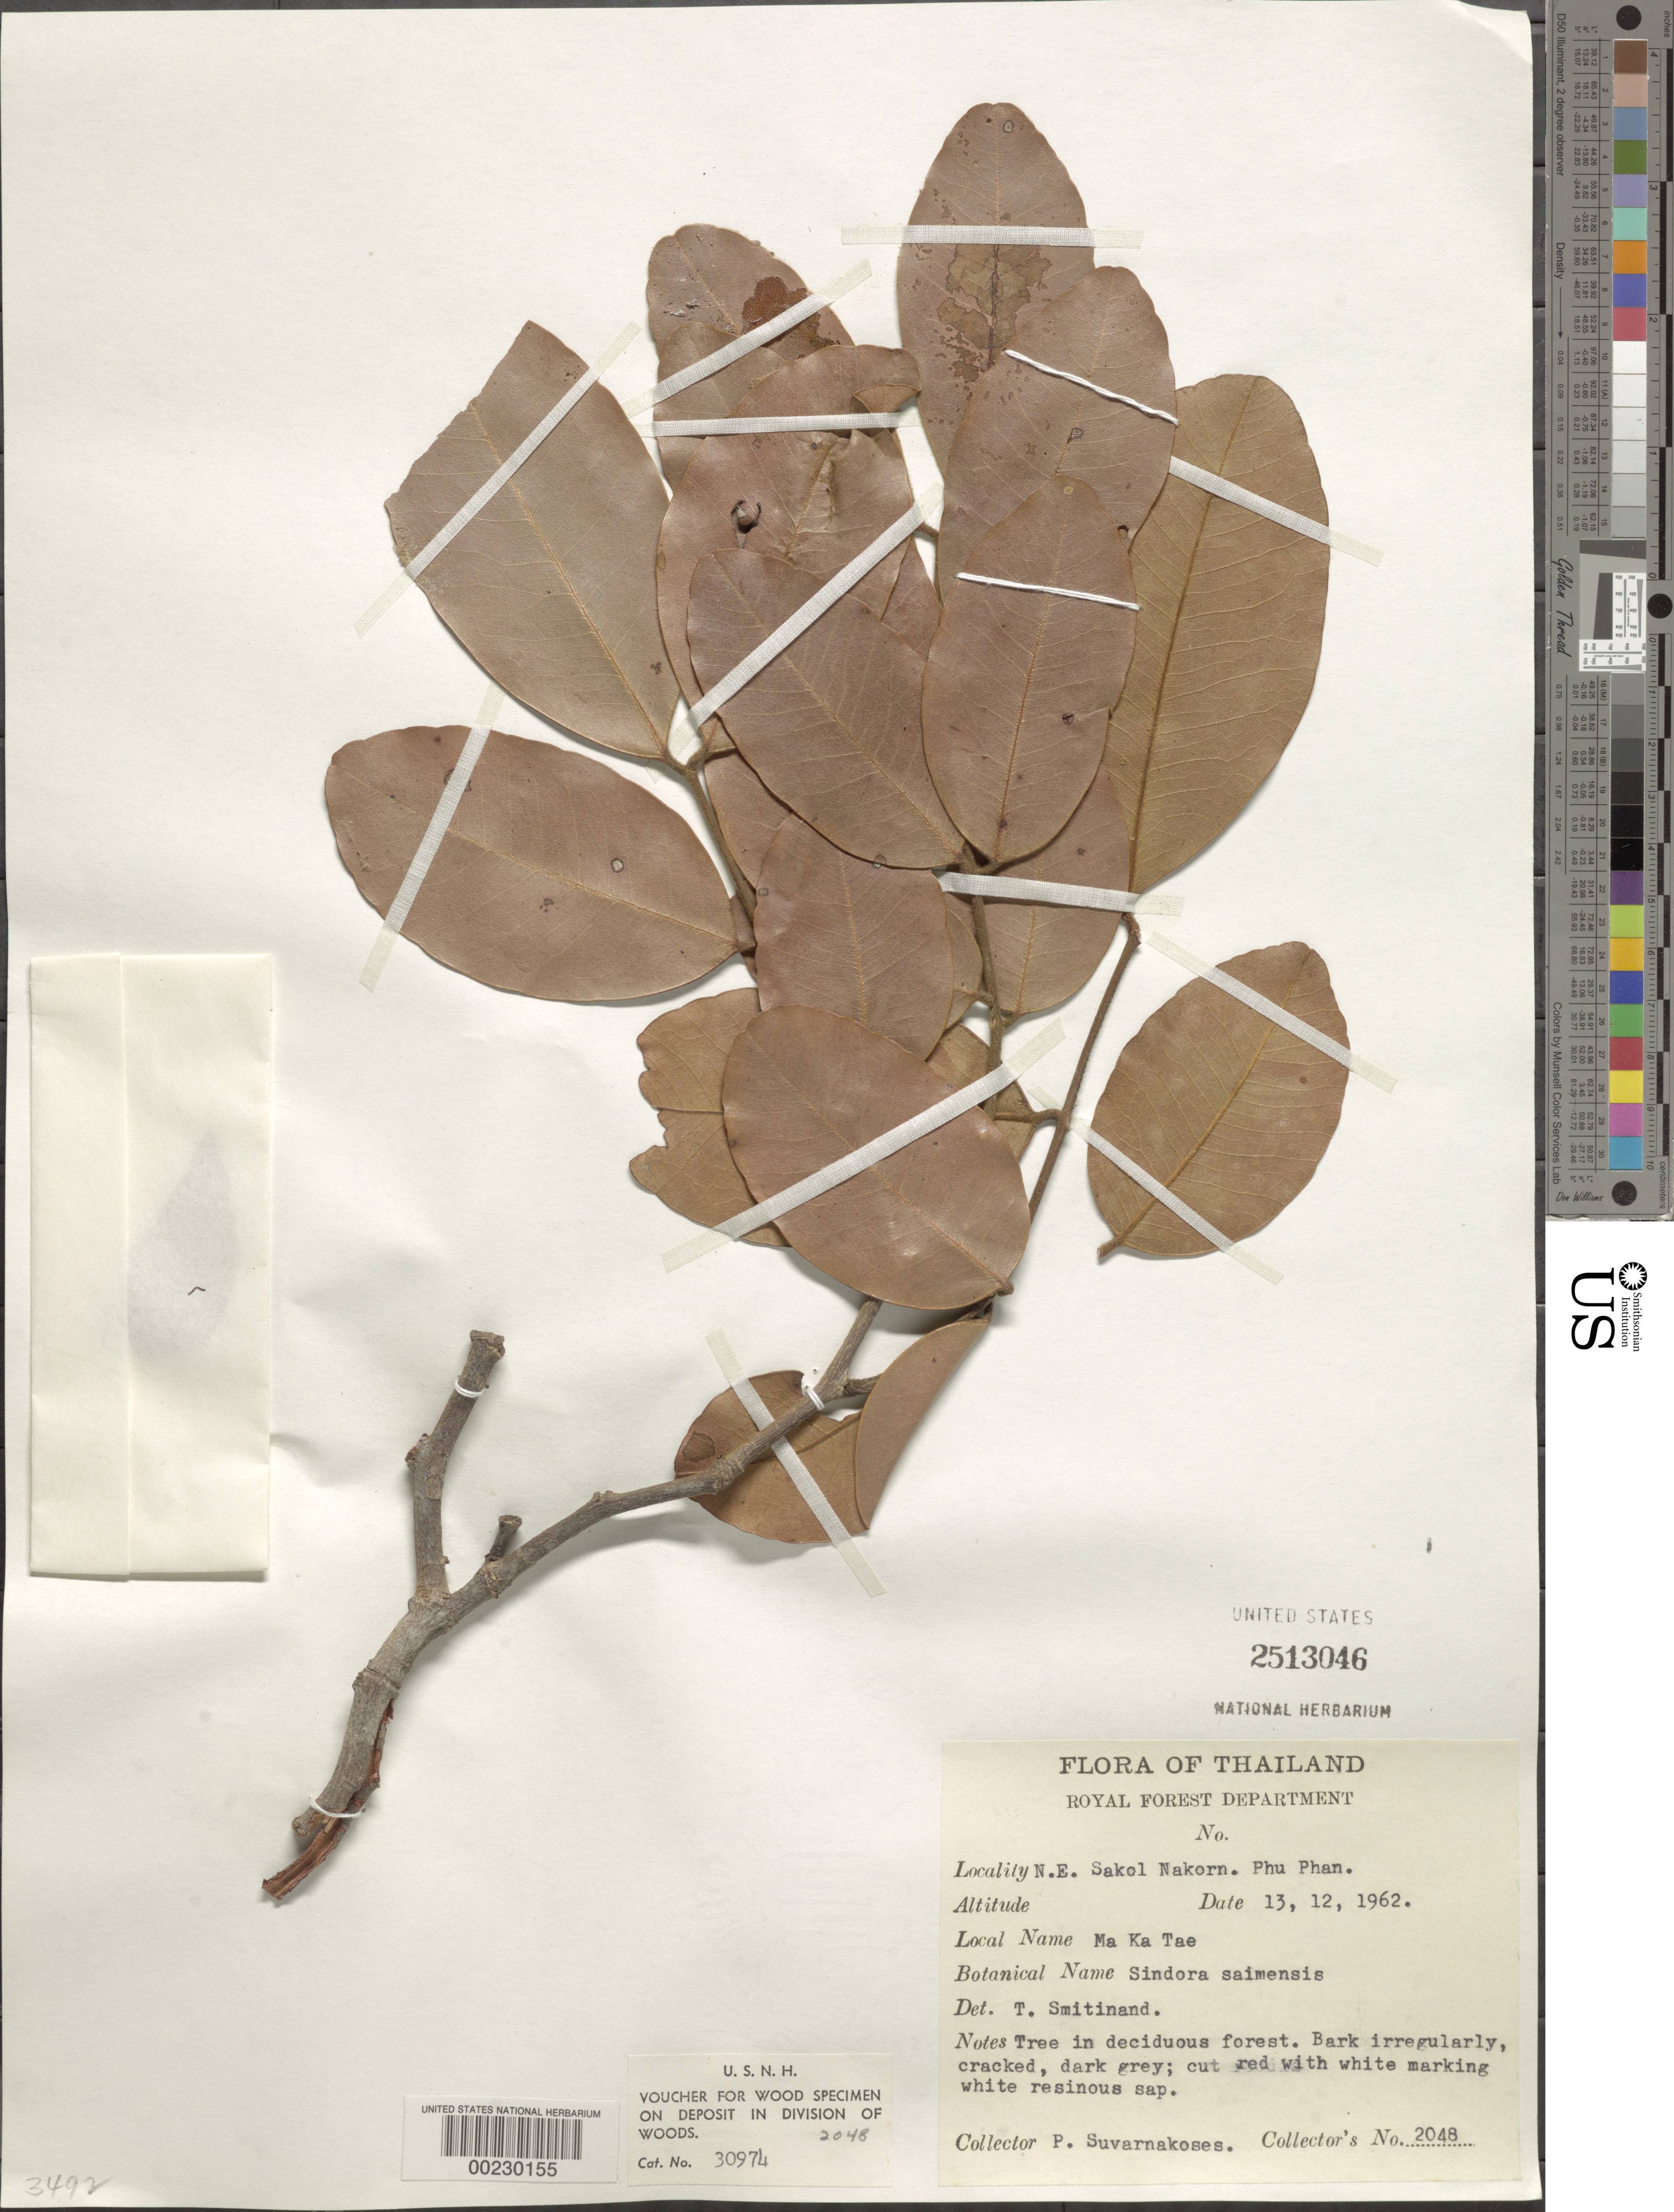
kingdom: Plantae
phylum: Tracheophyta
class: Magnoliopsida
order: Fabales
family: Fabaceae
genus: Sindora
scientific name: Sindora siamensis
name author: Teysm. ex Miq.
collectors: P. Suvarnakoses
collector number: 2048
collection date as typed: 13 Dec 1962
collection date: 1962-12-13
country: Thailand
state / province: Phu Phan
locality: Ne sakol nakorn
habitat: Deciduous forest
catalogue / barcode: US 2513046